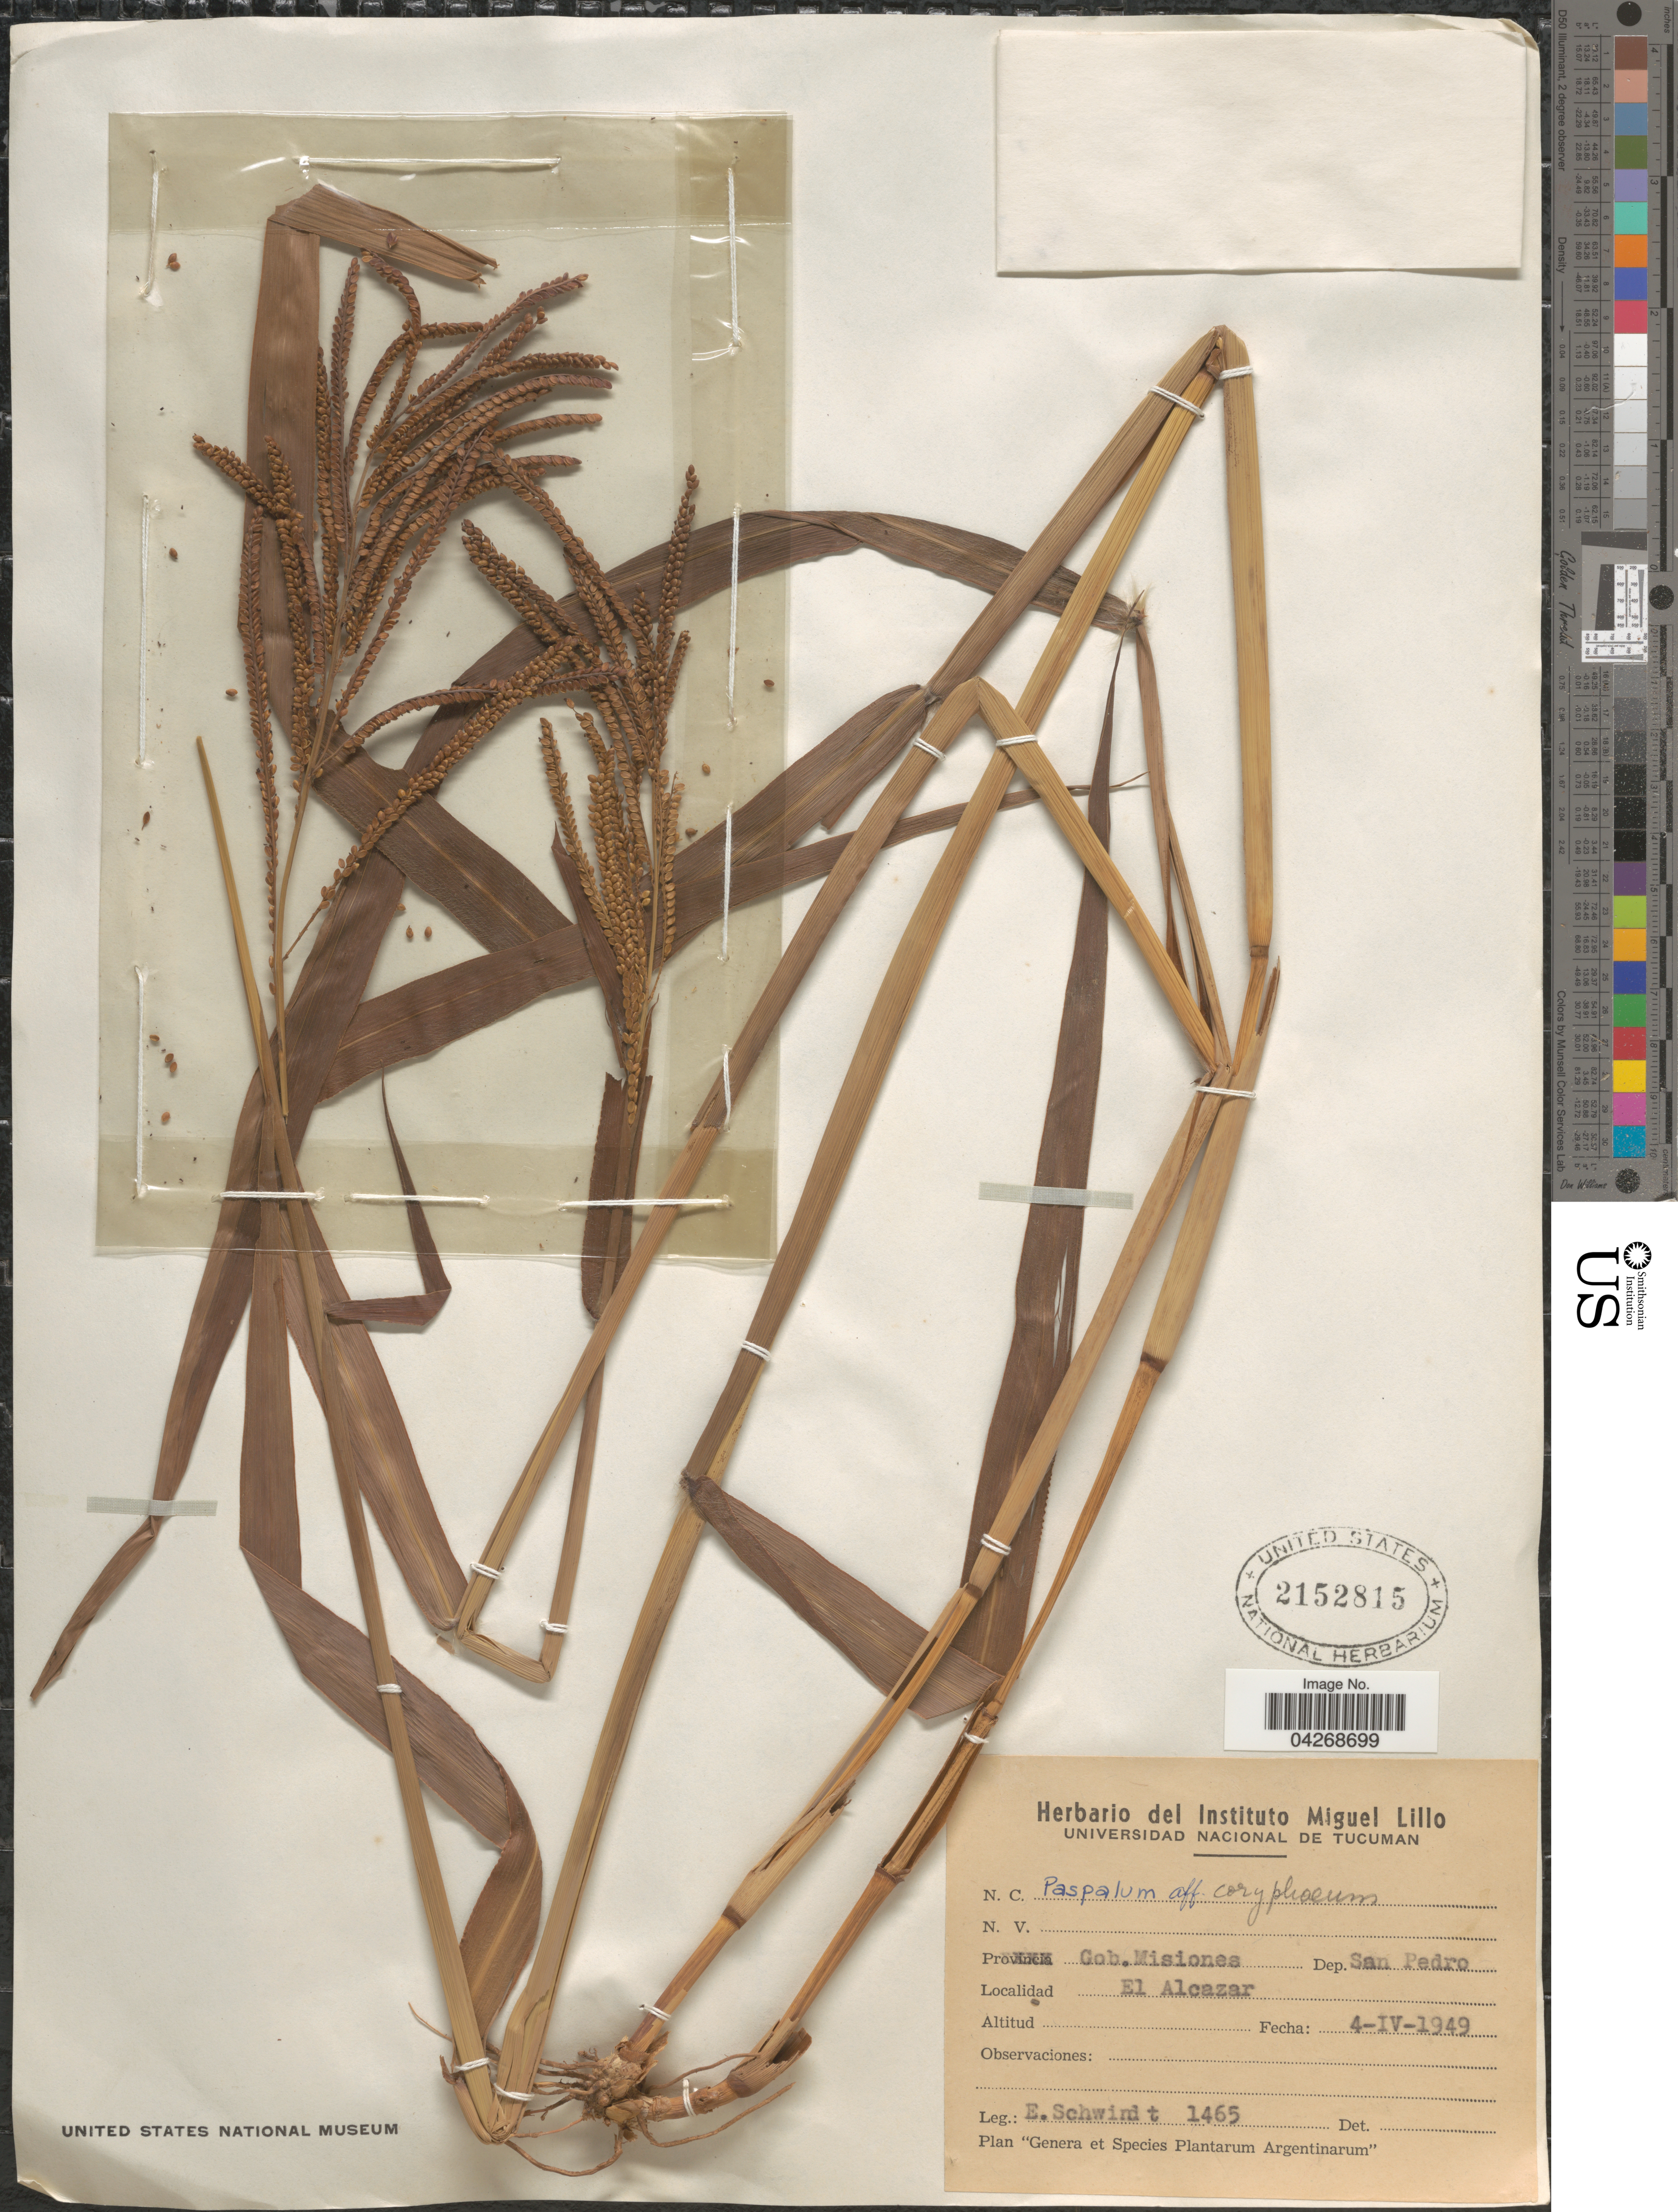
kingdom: Plantae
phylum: Tracheophyta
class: Liliopsida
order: Poales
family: Poaceae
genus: Paspalum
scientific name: Paspalum coryphaeum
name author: Trin.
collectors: E. Schwindt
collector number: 1465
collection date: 1949-04-04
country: Argentina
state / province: Misiones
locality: Gob. Misiones. Dep. San Pedro. El Alcazar.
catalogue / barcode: US 2152815